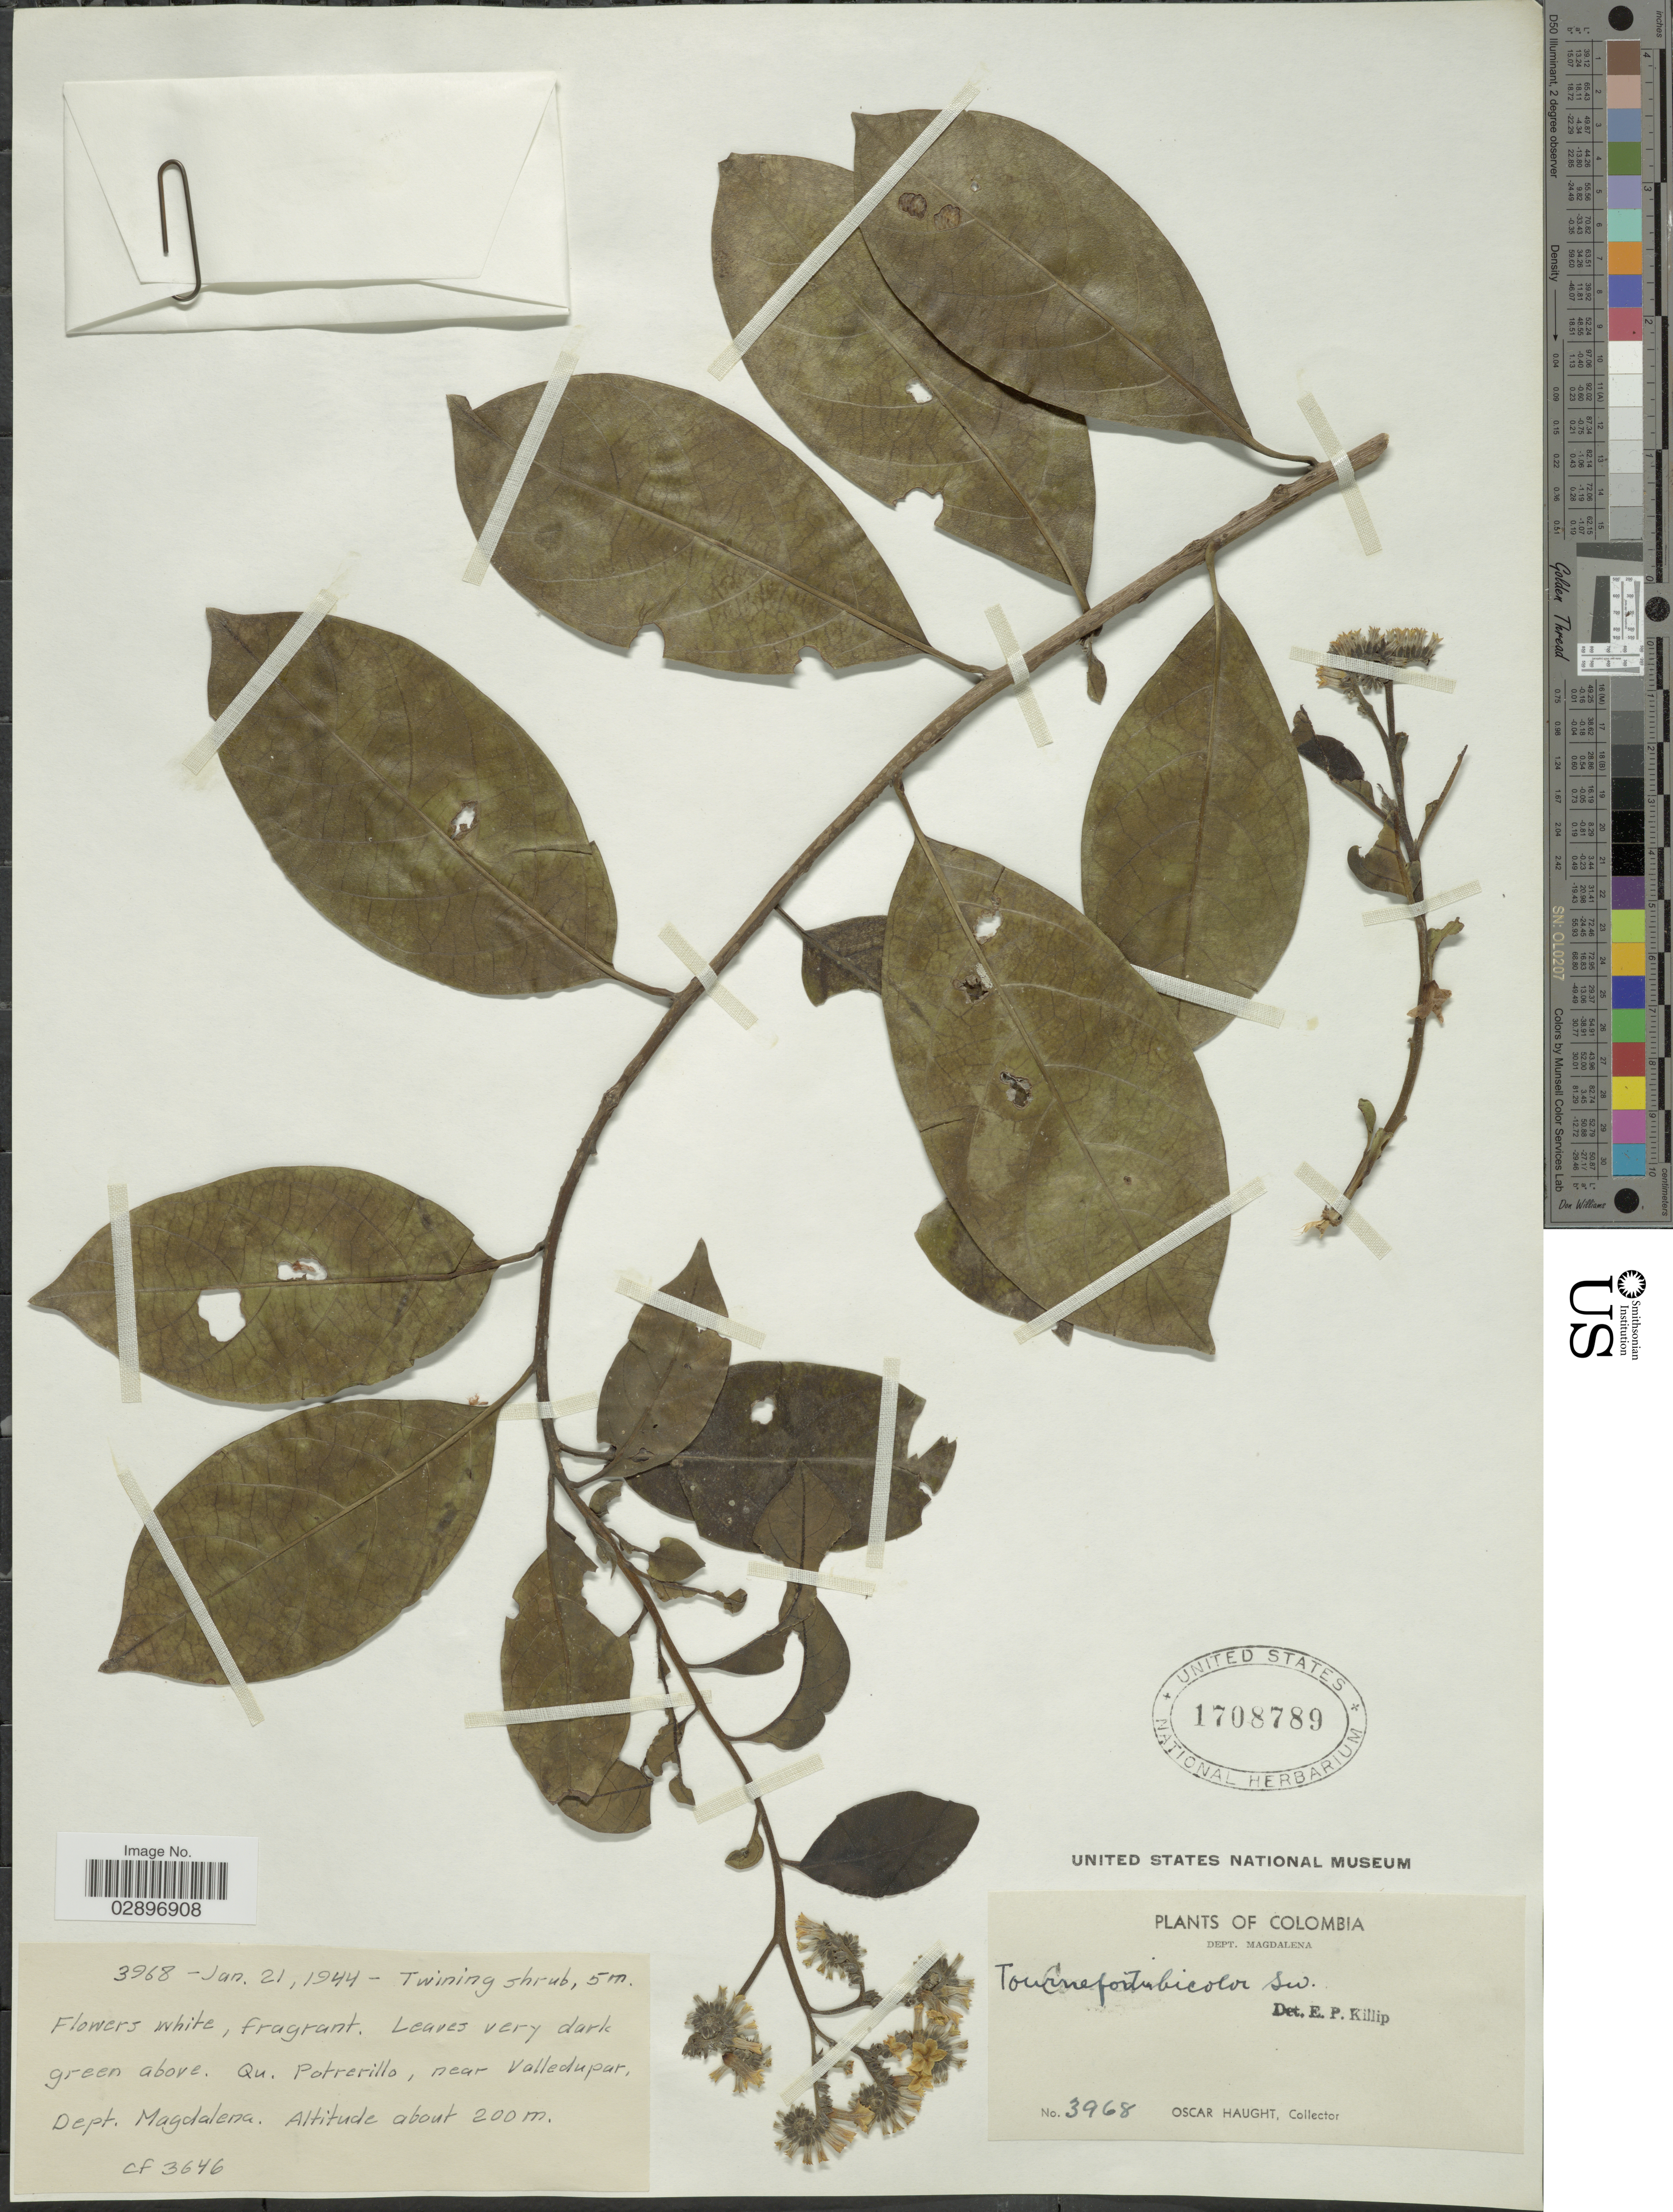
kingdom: Plantae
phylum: Tracheophyta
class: Magnoliopsida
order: Boraginales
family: Heliotropiaceae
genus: Tournefortia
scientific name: Tournefortia bicolor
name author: Sw.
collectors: O. L. Haught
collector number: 3968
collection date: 1944-01-21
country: Colombia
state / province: Magdalena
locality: Dept. Magdalena. Qu. Potrerillo, near Valledupar.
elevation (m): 200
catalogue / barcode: US 1708789